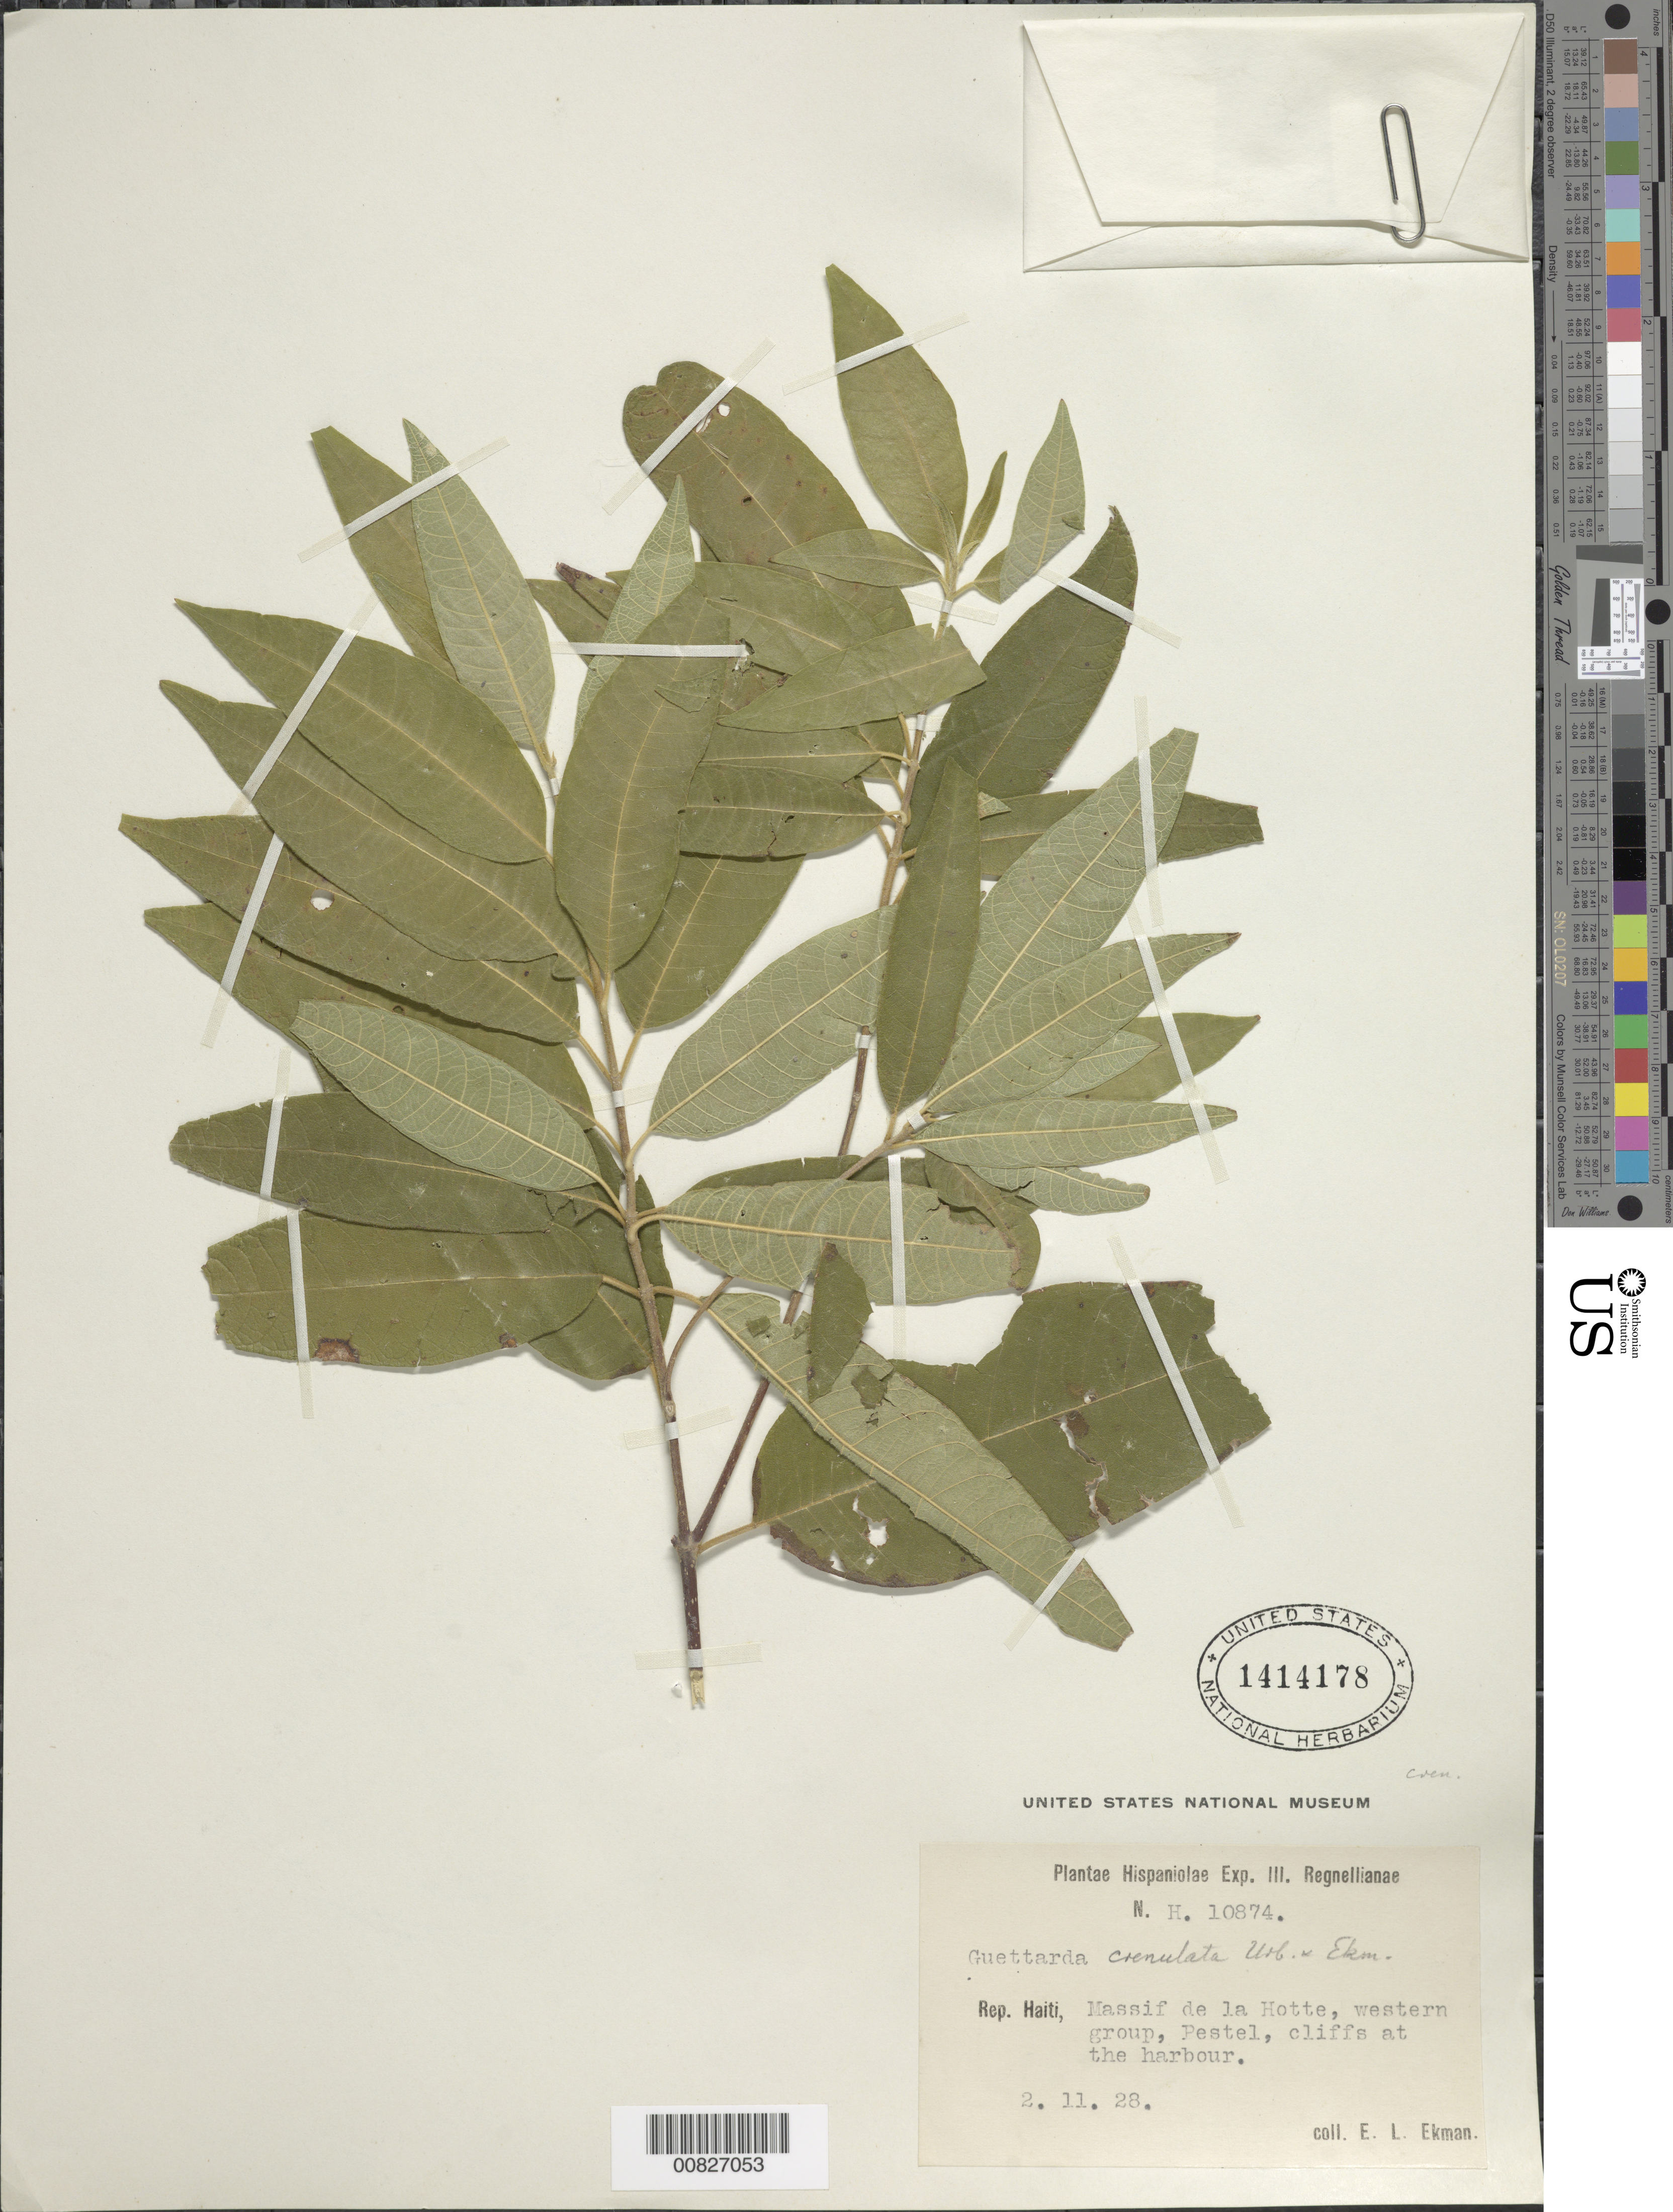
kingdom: Plantae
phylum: Tracheophyta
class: Magnoliopsida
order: Gentianales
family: Rubiaceae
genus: Guettarda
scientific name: Guettarda crenulata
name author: Urb. & Ekman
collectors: E. L. Ekman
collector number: H 10874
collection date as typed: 02 Nov 1928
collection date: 1928-11-02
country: Haiti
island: Hispaniola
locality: Massif de la Hotte, western group, Pestel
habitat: Cliffs at the harbour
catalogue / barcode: US 1414178